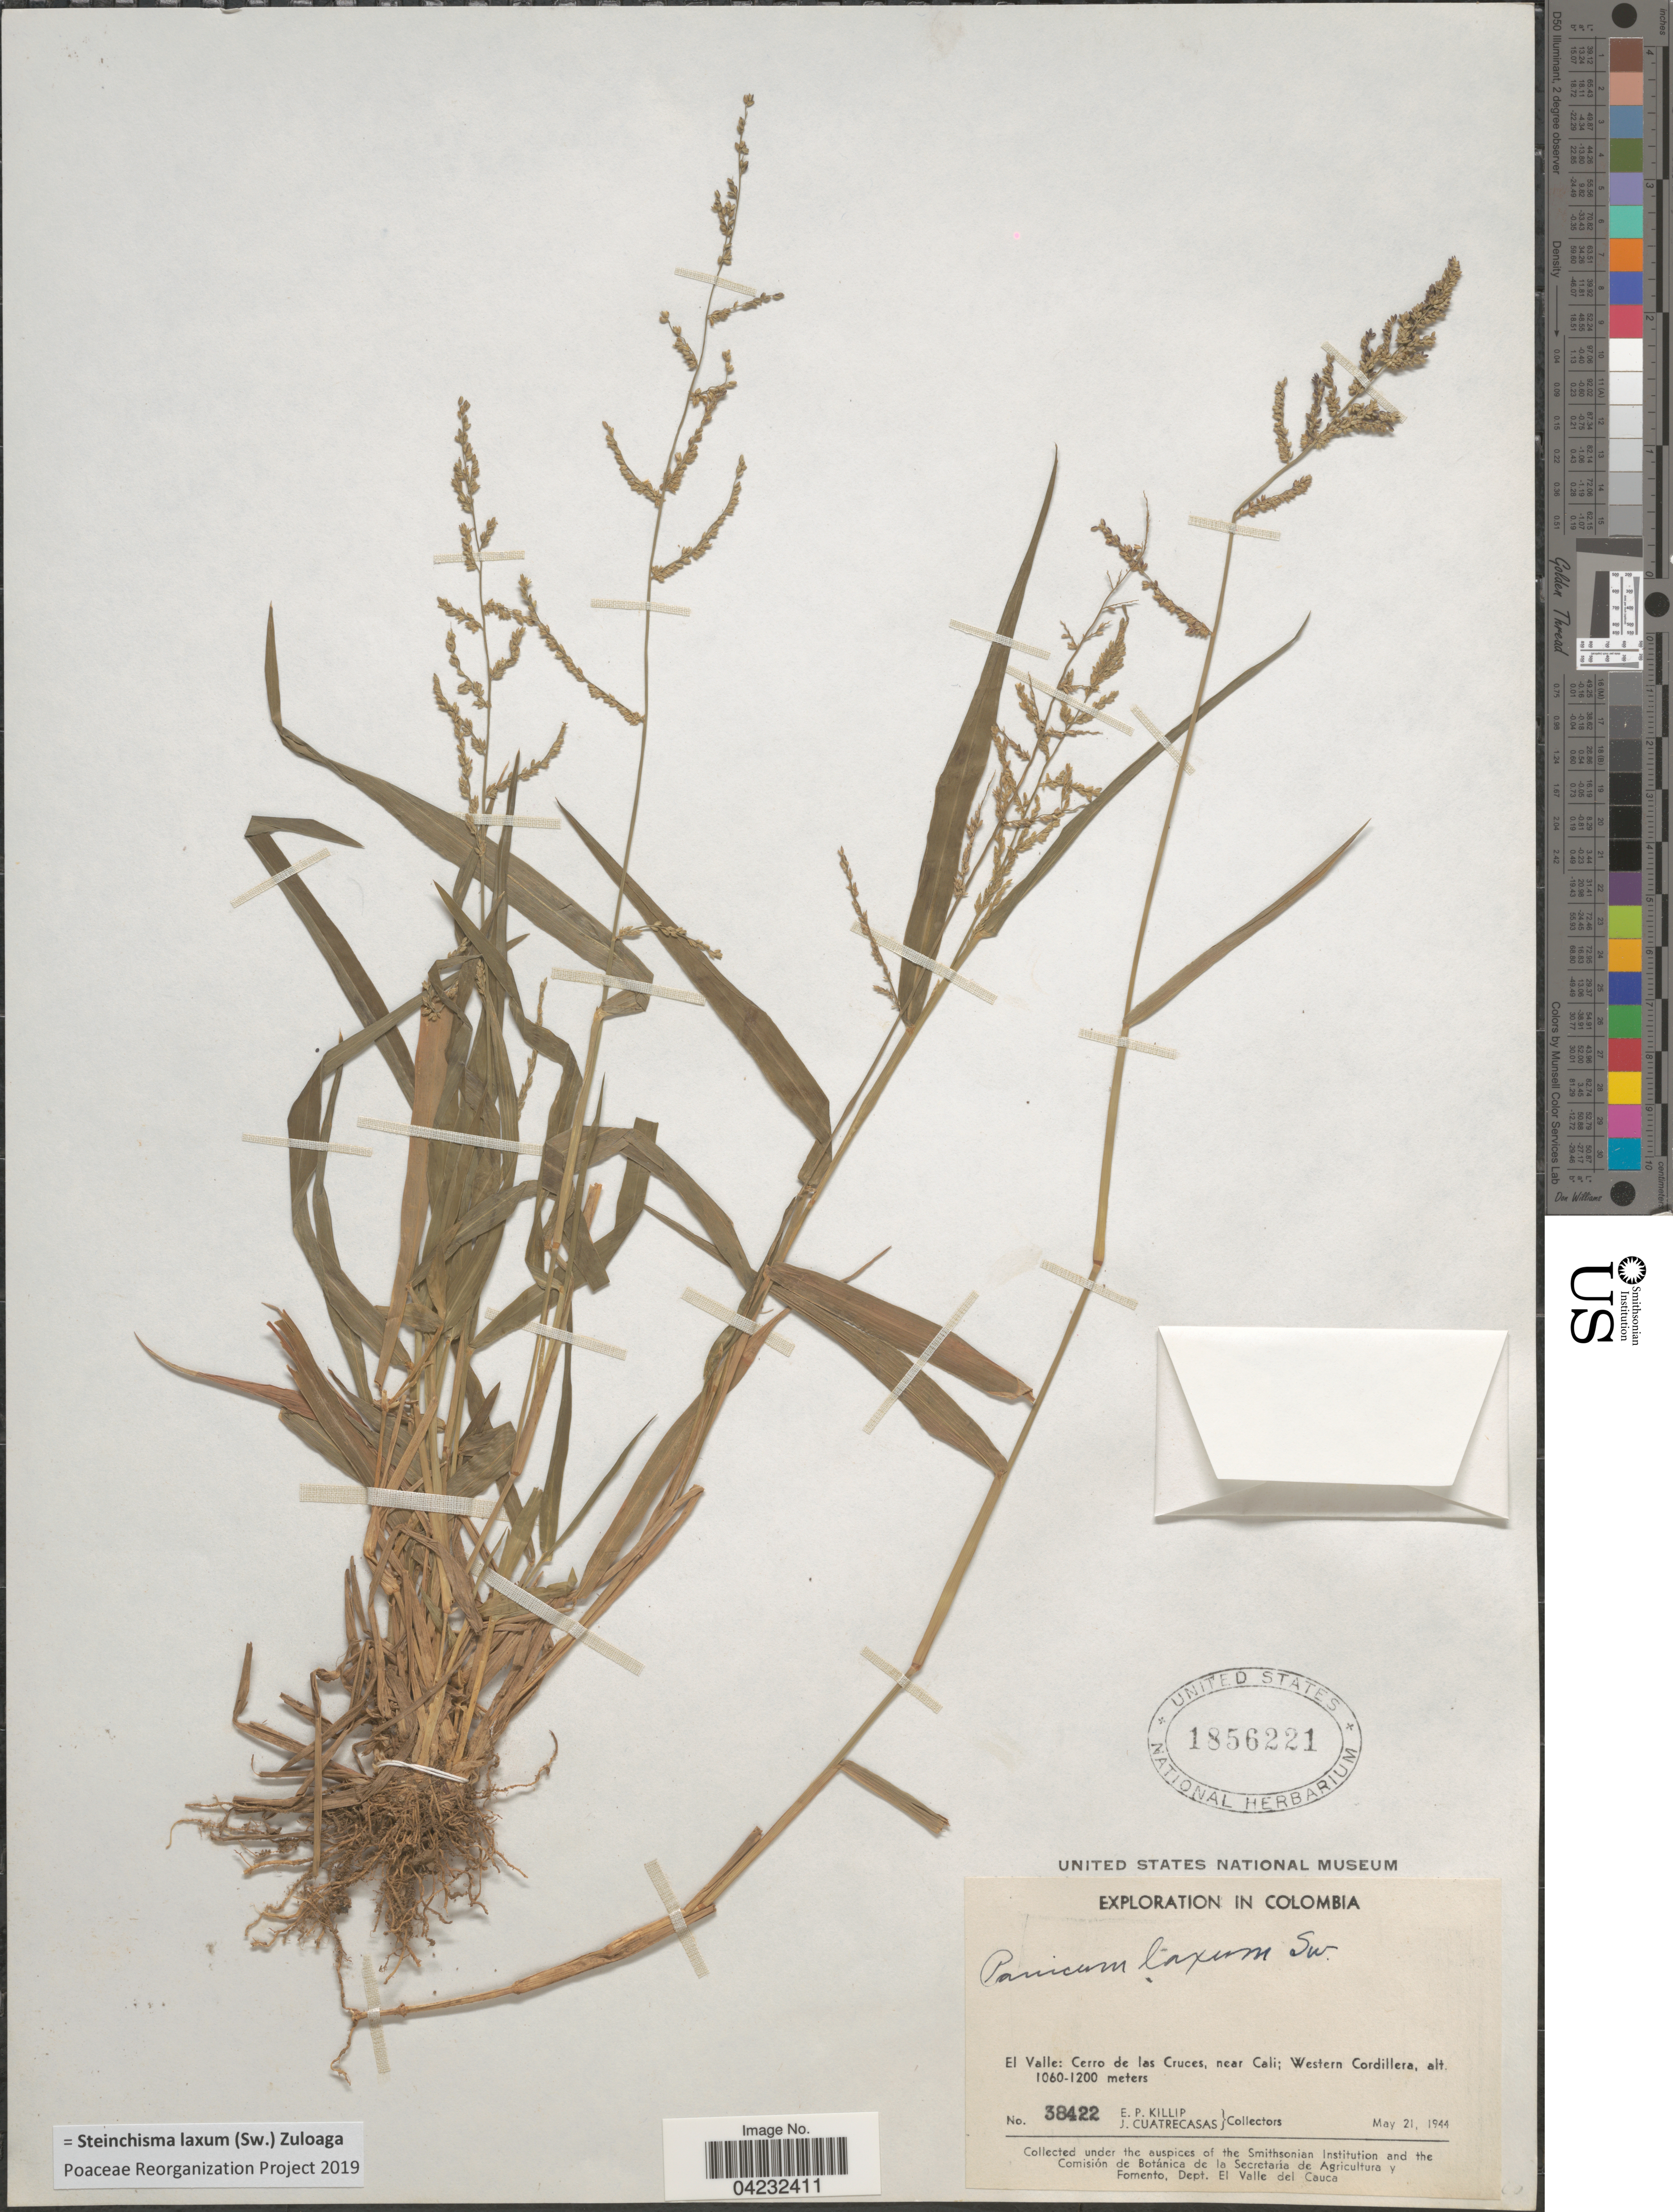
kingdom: Plantae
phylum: Tracheophyta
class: Liliopsida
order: Poales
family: Poaceae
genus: Steinchisma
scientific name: Steinchisma laxum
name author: (Sw.) Zuloaga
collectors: E. P. Killip & J. Cuatrecasas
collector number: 38422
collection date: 1944-05-21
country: Colombia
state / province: Valle del Cauca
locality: Exploration in Colombia. El Valle: Cerro de las Cruces, near Cali; Western Cordillera.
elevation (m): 1060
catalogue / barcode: US 1856221